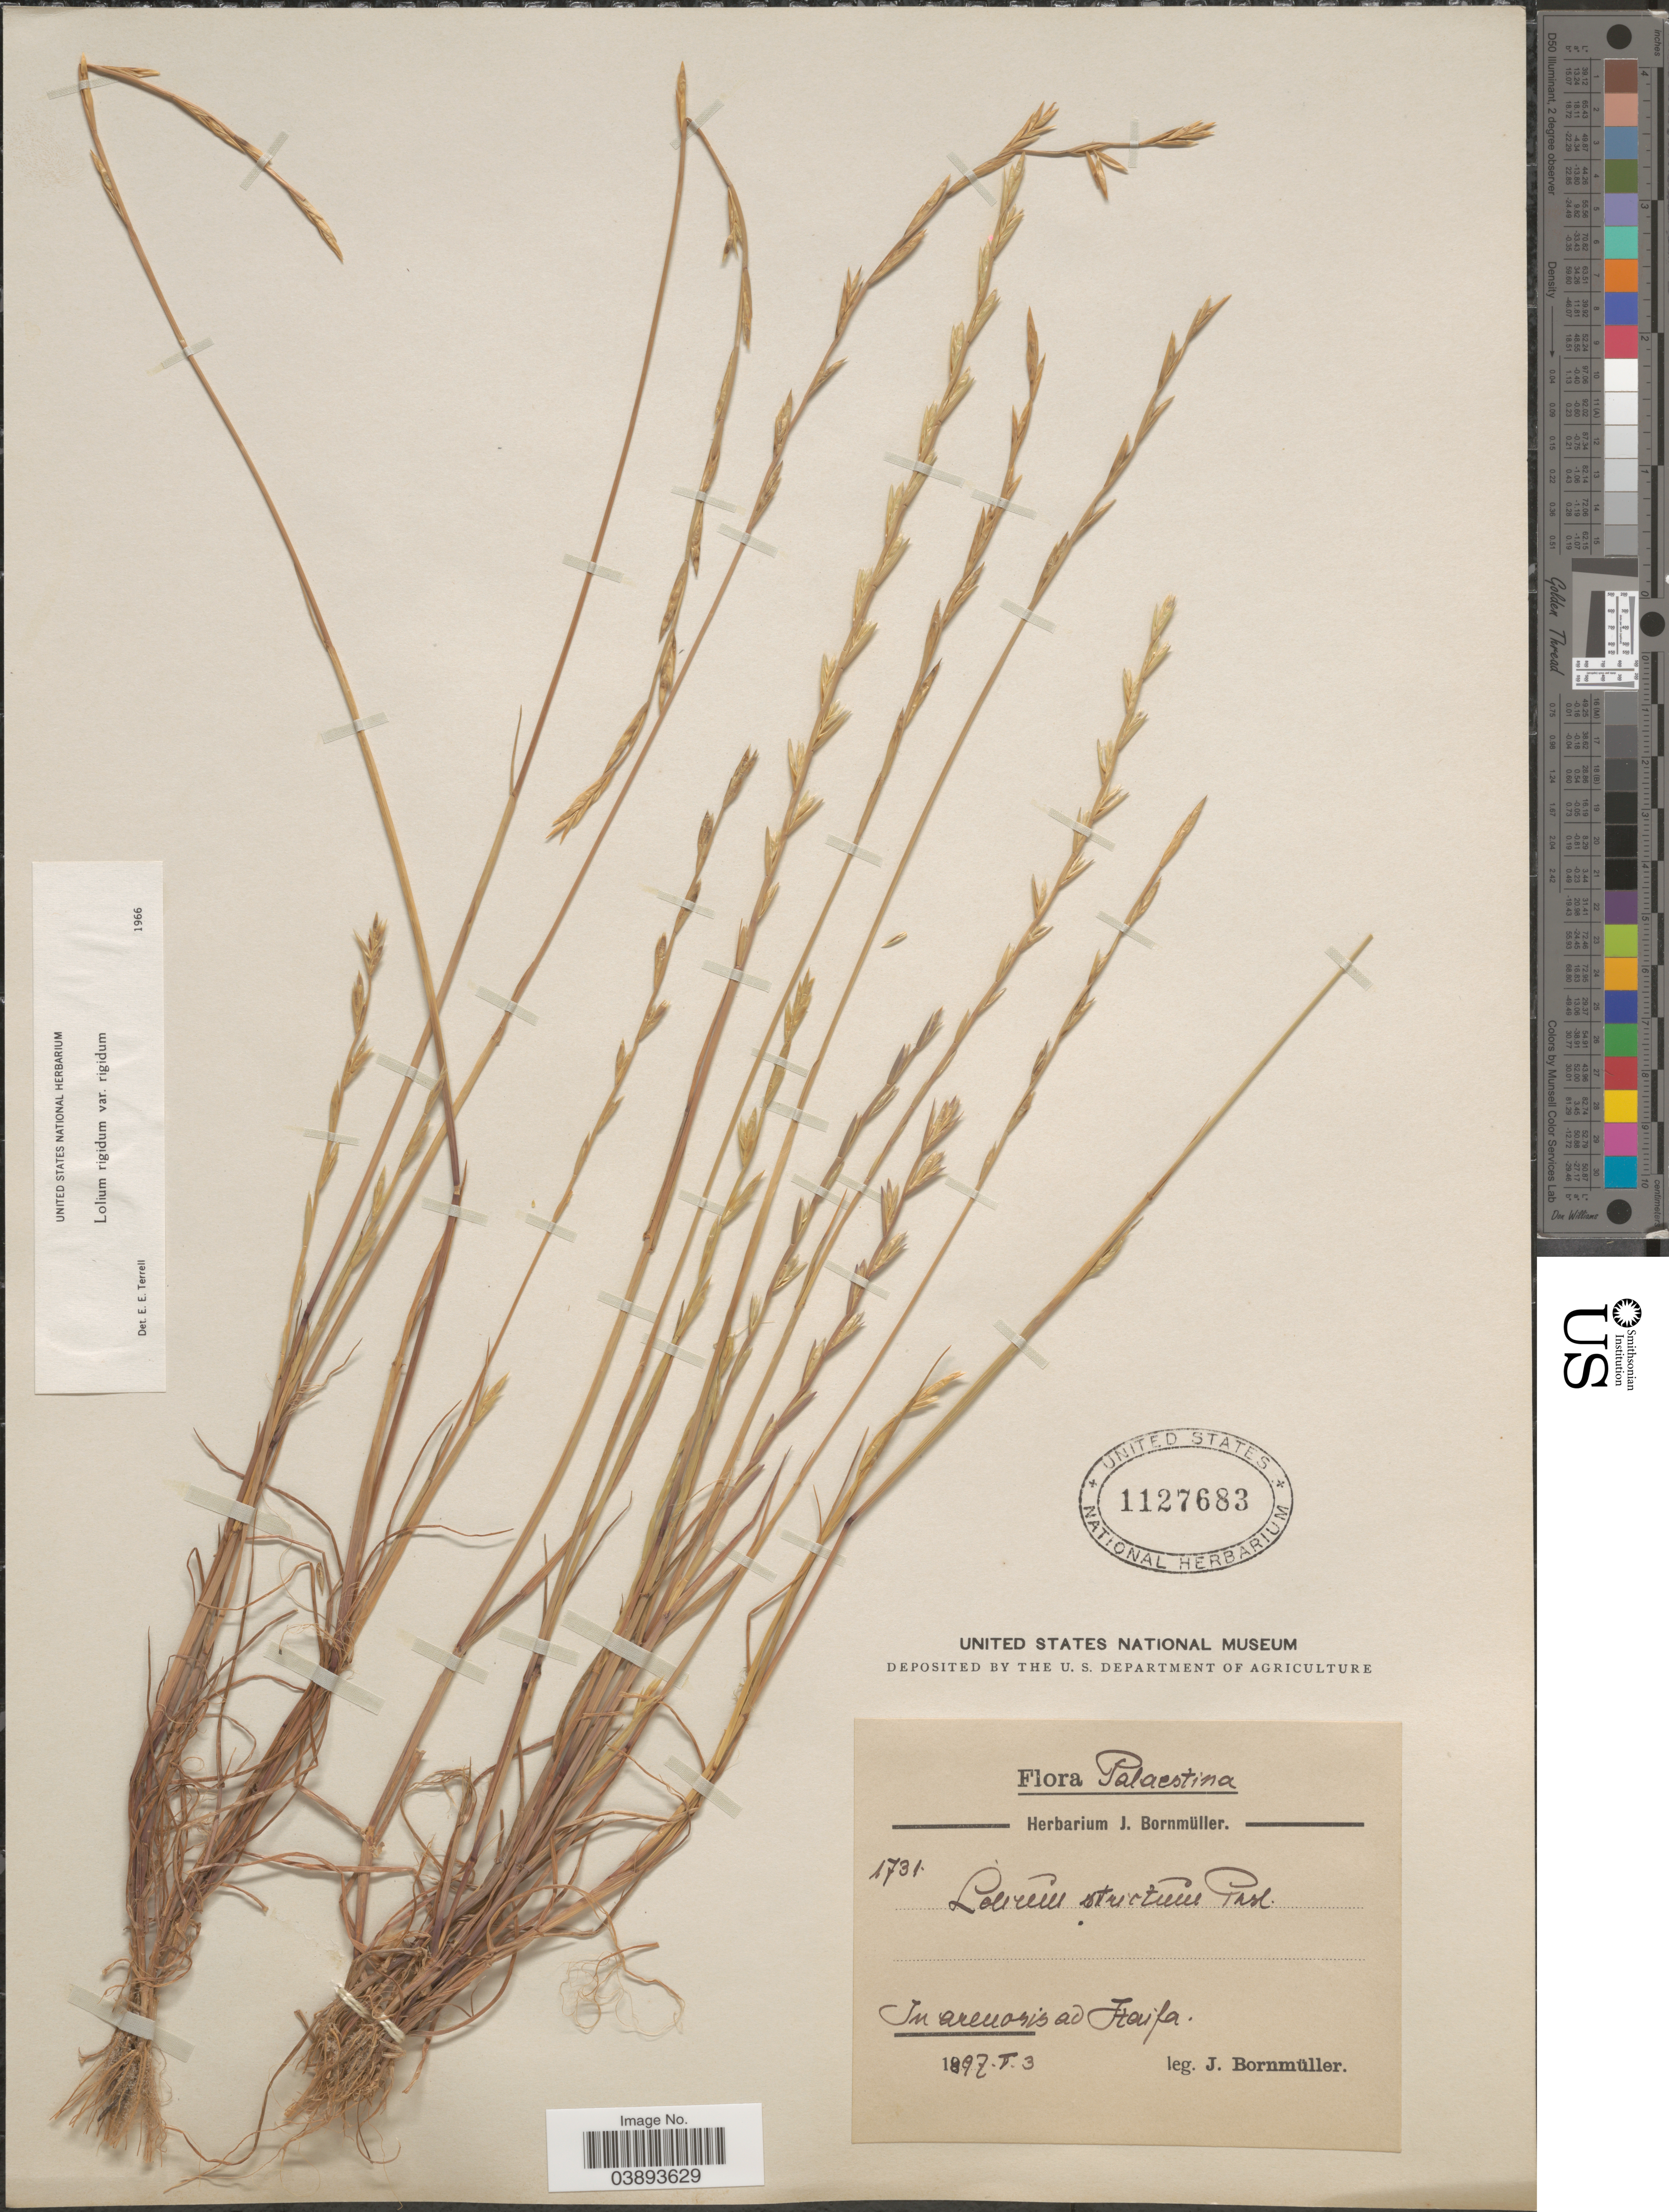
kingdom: Plantae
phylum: Tracheophyta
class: Liliopsida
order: Poales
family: Poaceae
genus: Lolium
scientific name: Lolium rigidum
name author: Gaudin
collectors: J. Bornmüller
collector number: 1731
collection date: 1897-05-03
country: Israel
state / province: Haifa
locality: Palaestina. In arenosis ad Haifa.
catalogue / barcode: US 1127683